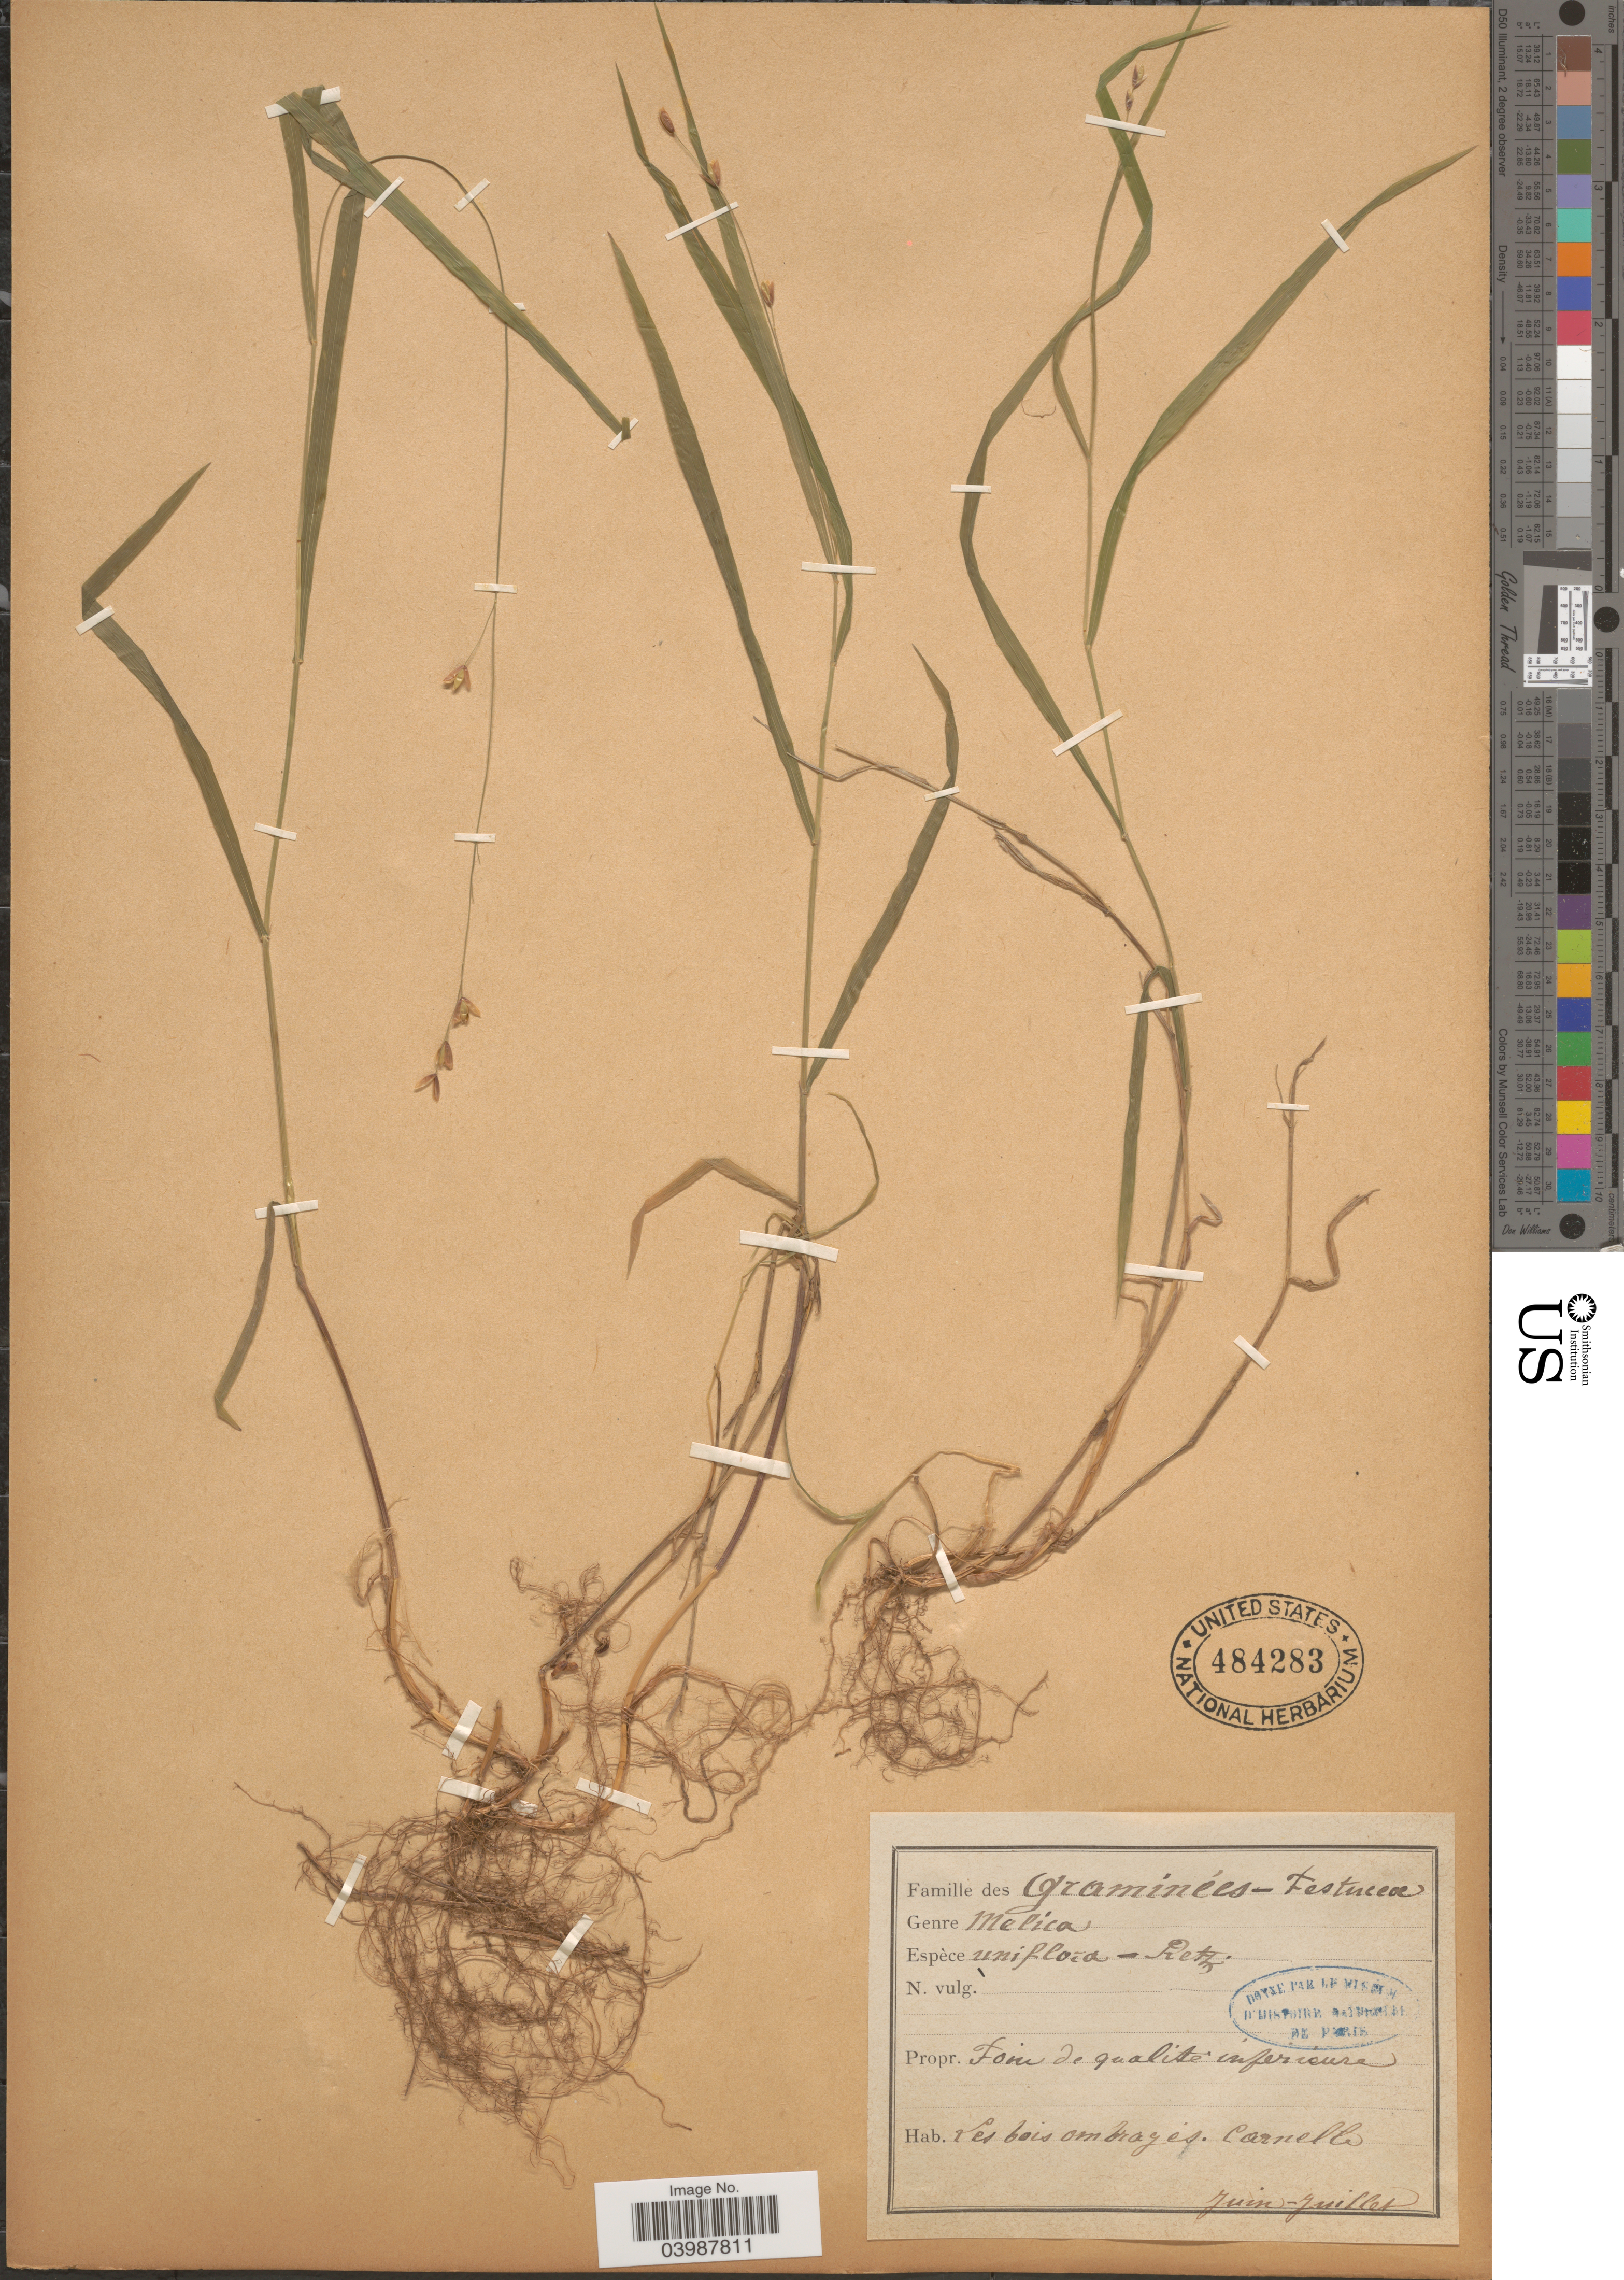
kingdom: Plantae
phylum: Tracheophyta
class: Liliopsida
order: Poales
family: Poaceae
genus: Melica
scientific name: Melica uniflora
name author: Retz.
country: France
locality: Le bois ombrages. Carnelle.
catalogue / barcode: US 484283